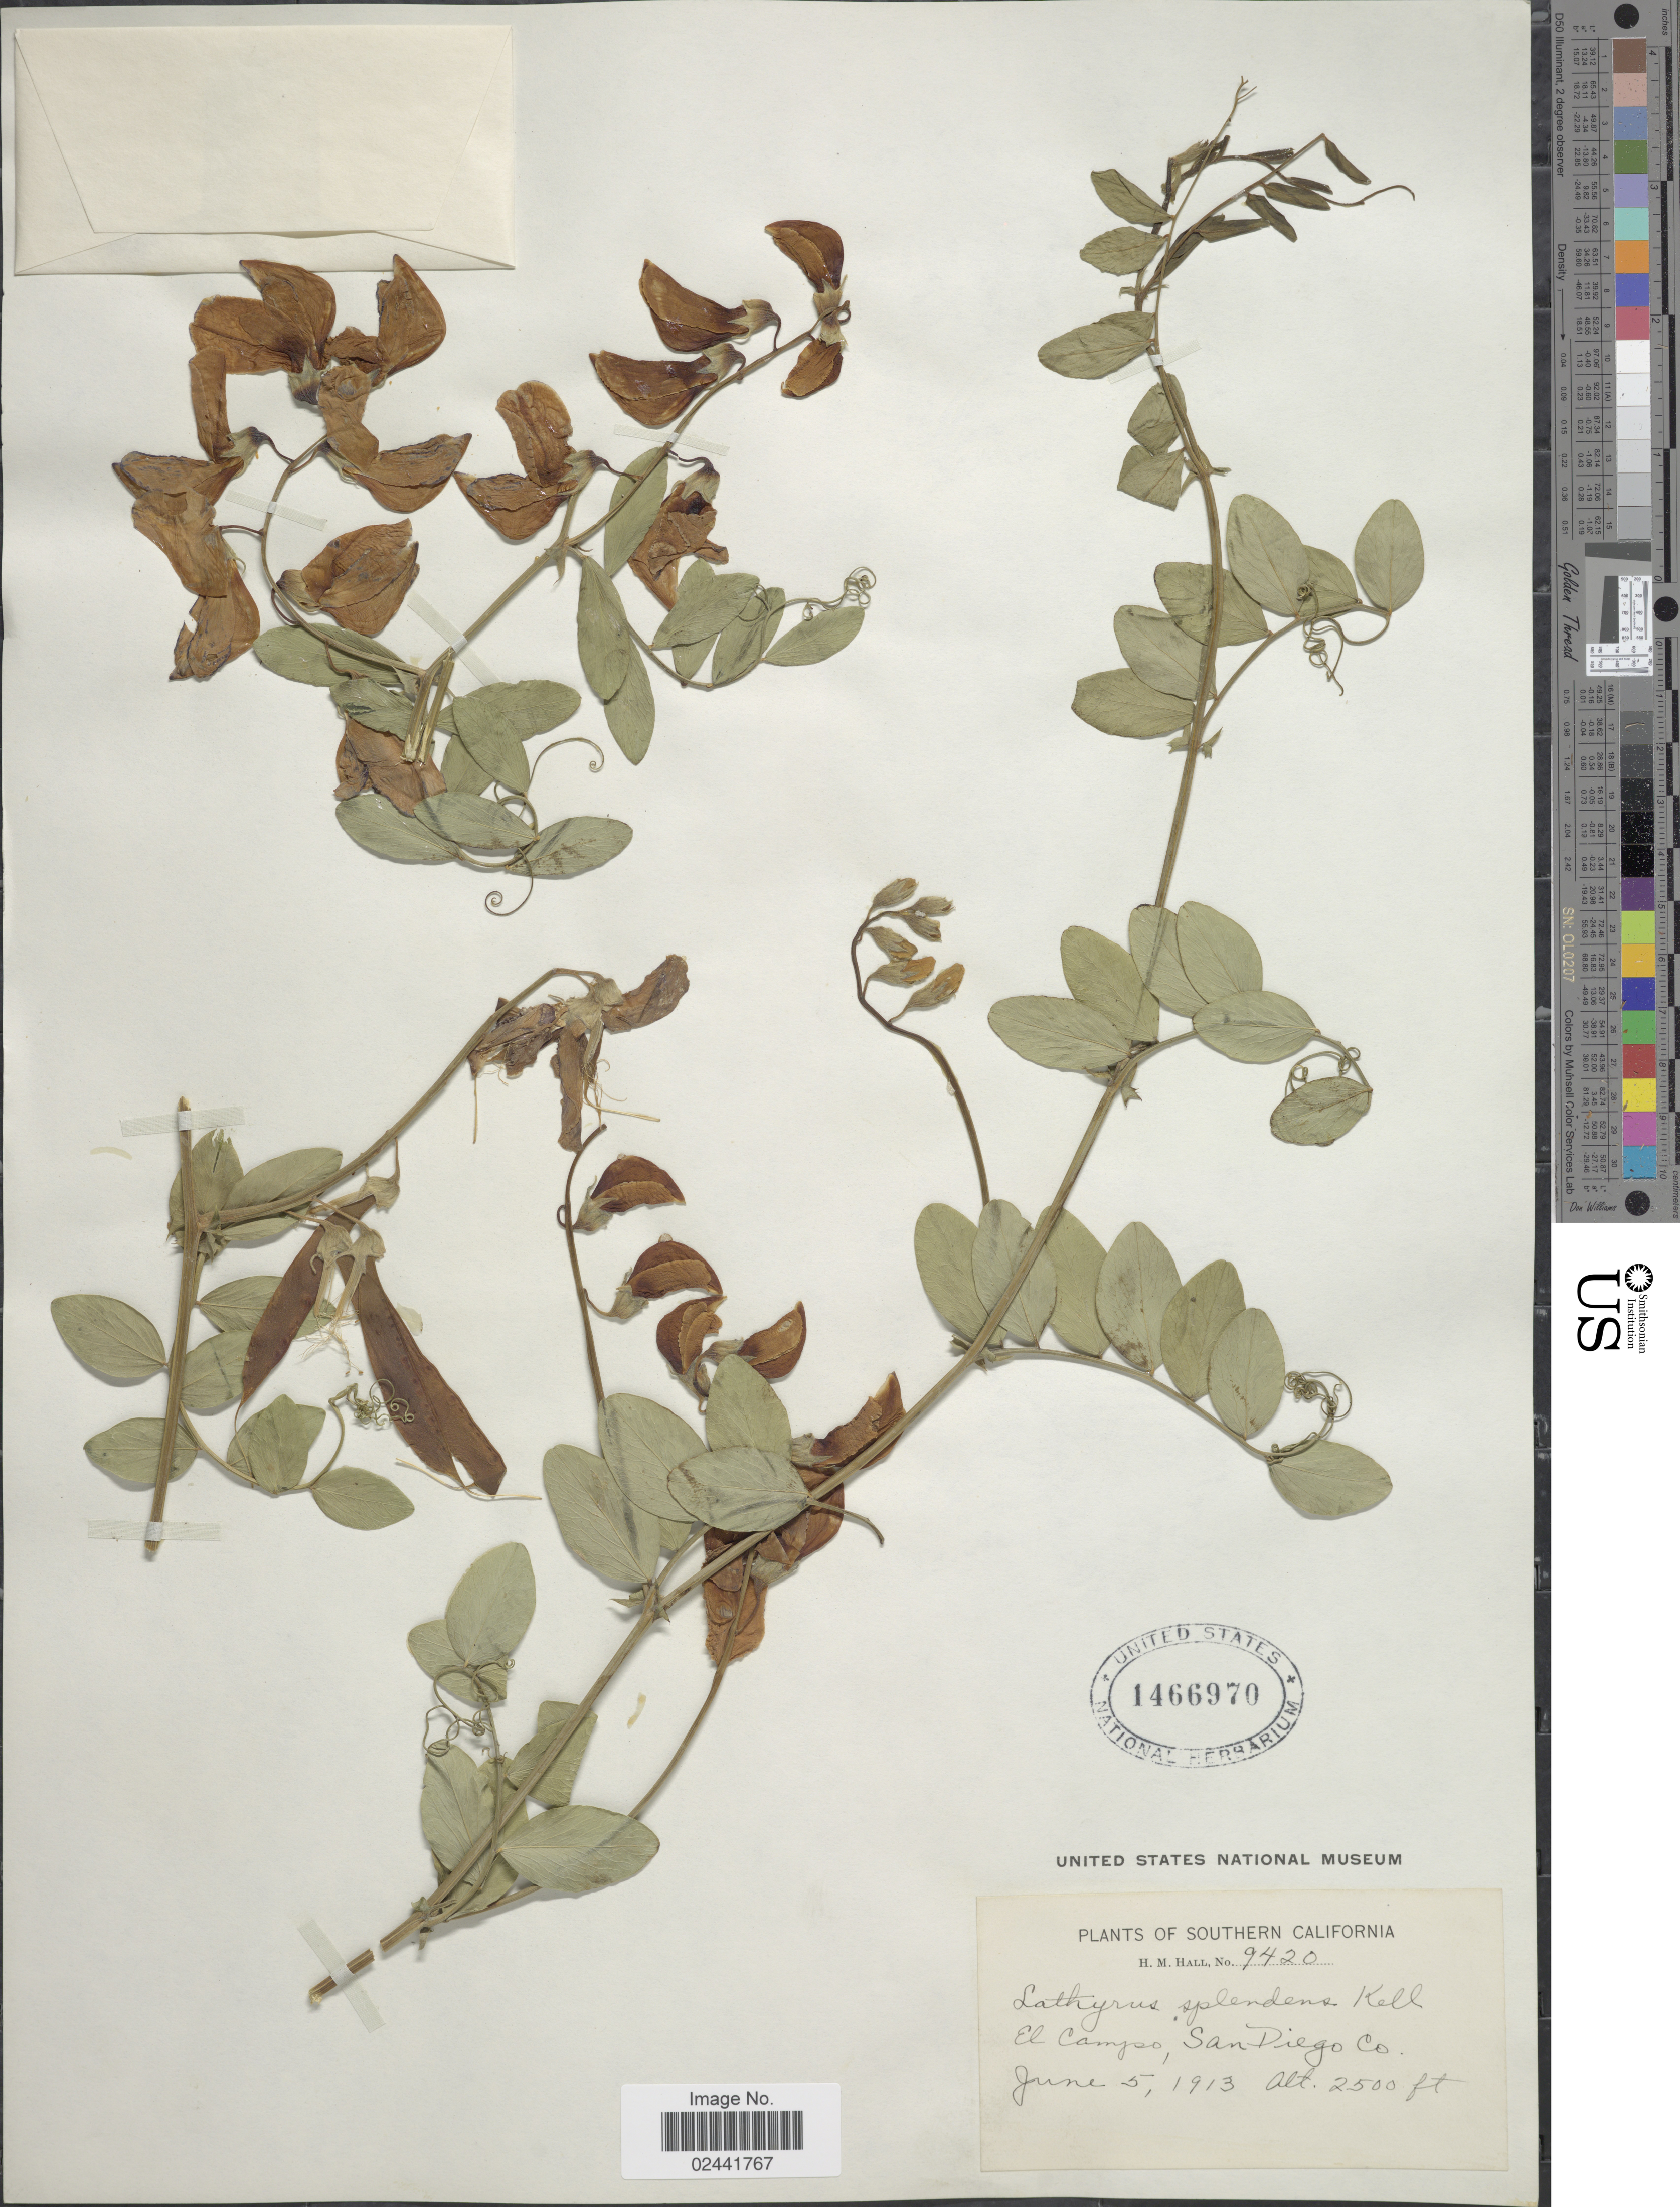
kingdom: Plantae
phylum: Tracheophyta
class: Magnoliopsida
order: Fabales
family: Fabaceae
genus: Lathyrus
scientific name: Lathyrus splendens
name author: Kellogg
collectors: H. M. Hall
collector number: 9420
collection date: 1913-06-05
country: United States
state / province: California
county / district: San Diego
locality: Southern California, El Campo, San Diego Co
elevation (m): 762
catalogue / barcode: US 1466970